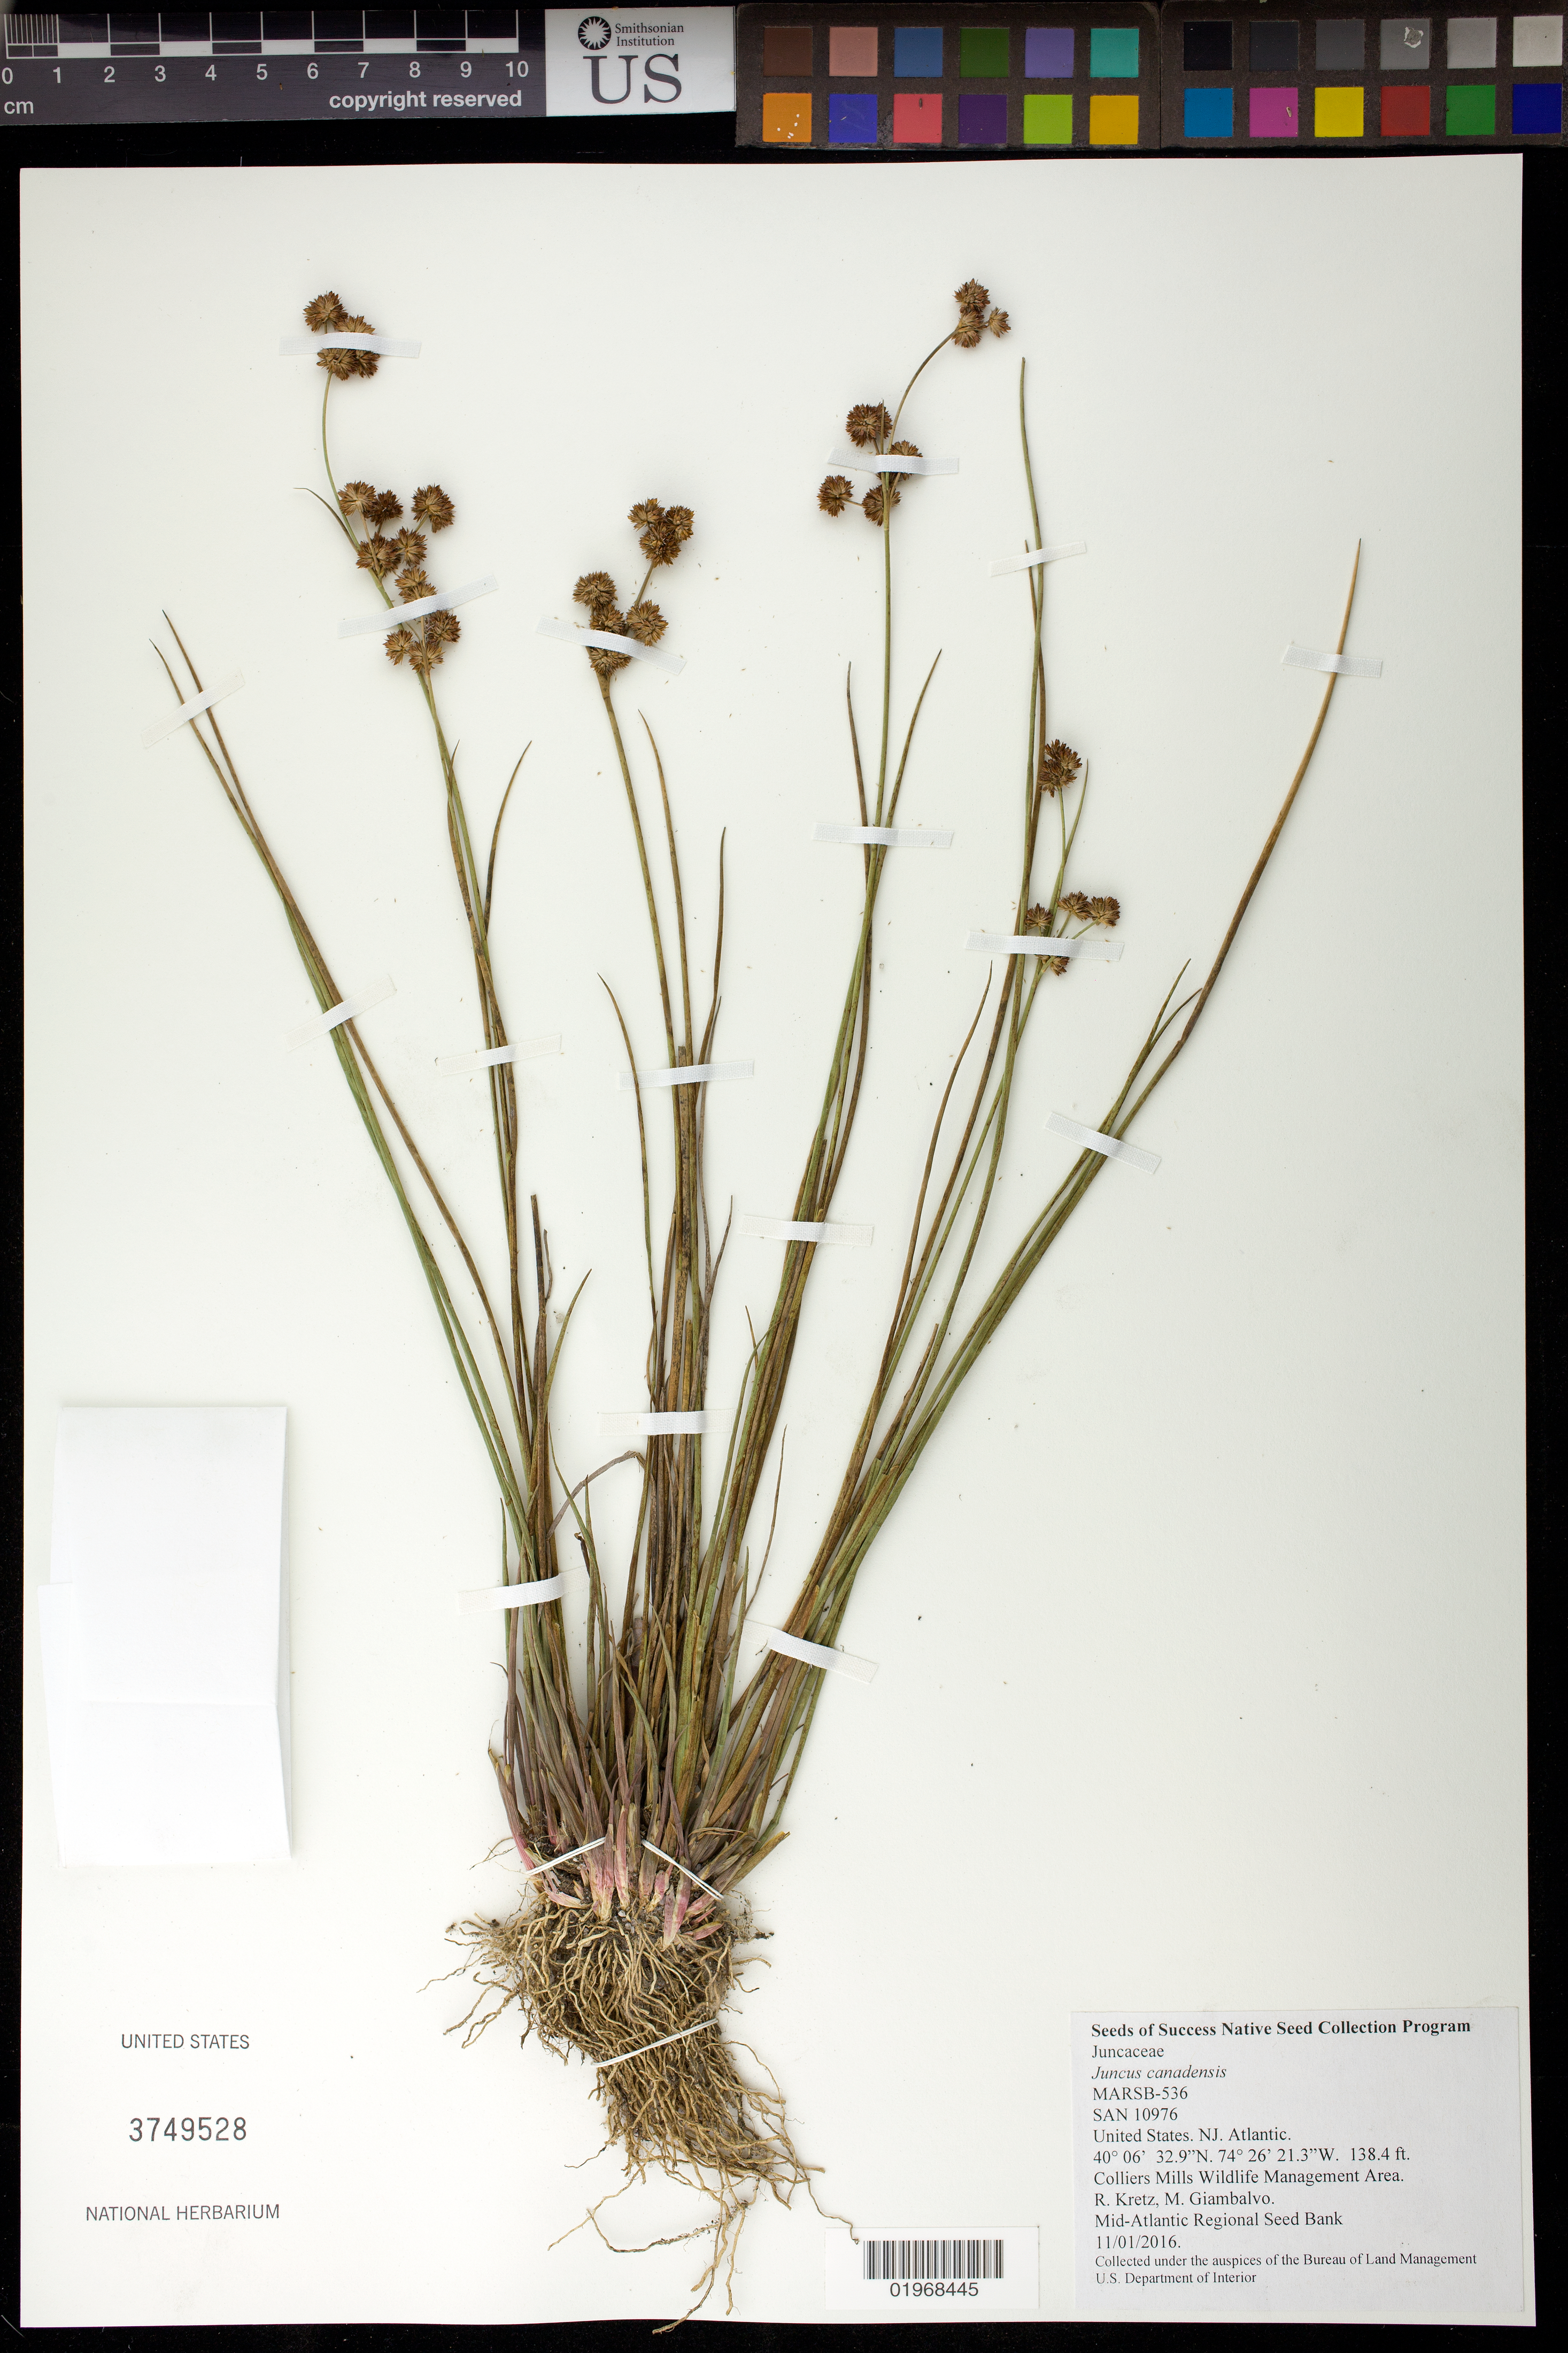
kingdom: Plantae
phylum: Tracheophyta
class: Liliopsida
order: Poales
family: Juncaceae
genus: Juncus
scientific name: Juncus canadensis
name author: J. Gay ex Laharpe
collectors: R. Kretz & M. Giambalvo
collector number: MARCB-536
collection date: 2016-11-01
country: United States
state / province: New Jersey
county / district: Atlantic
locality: Colliers Mills Wildlife Management Area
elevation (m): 42.2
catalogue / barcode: US 3749528